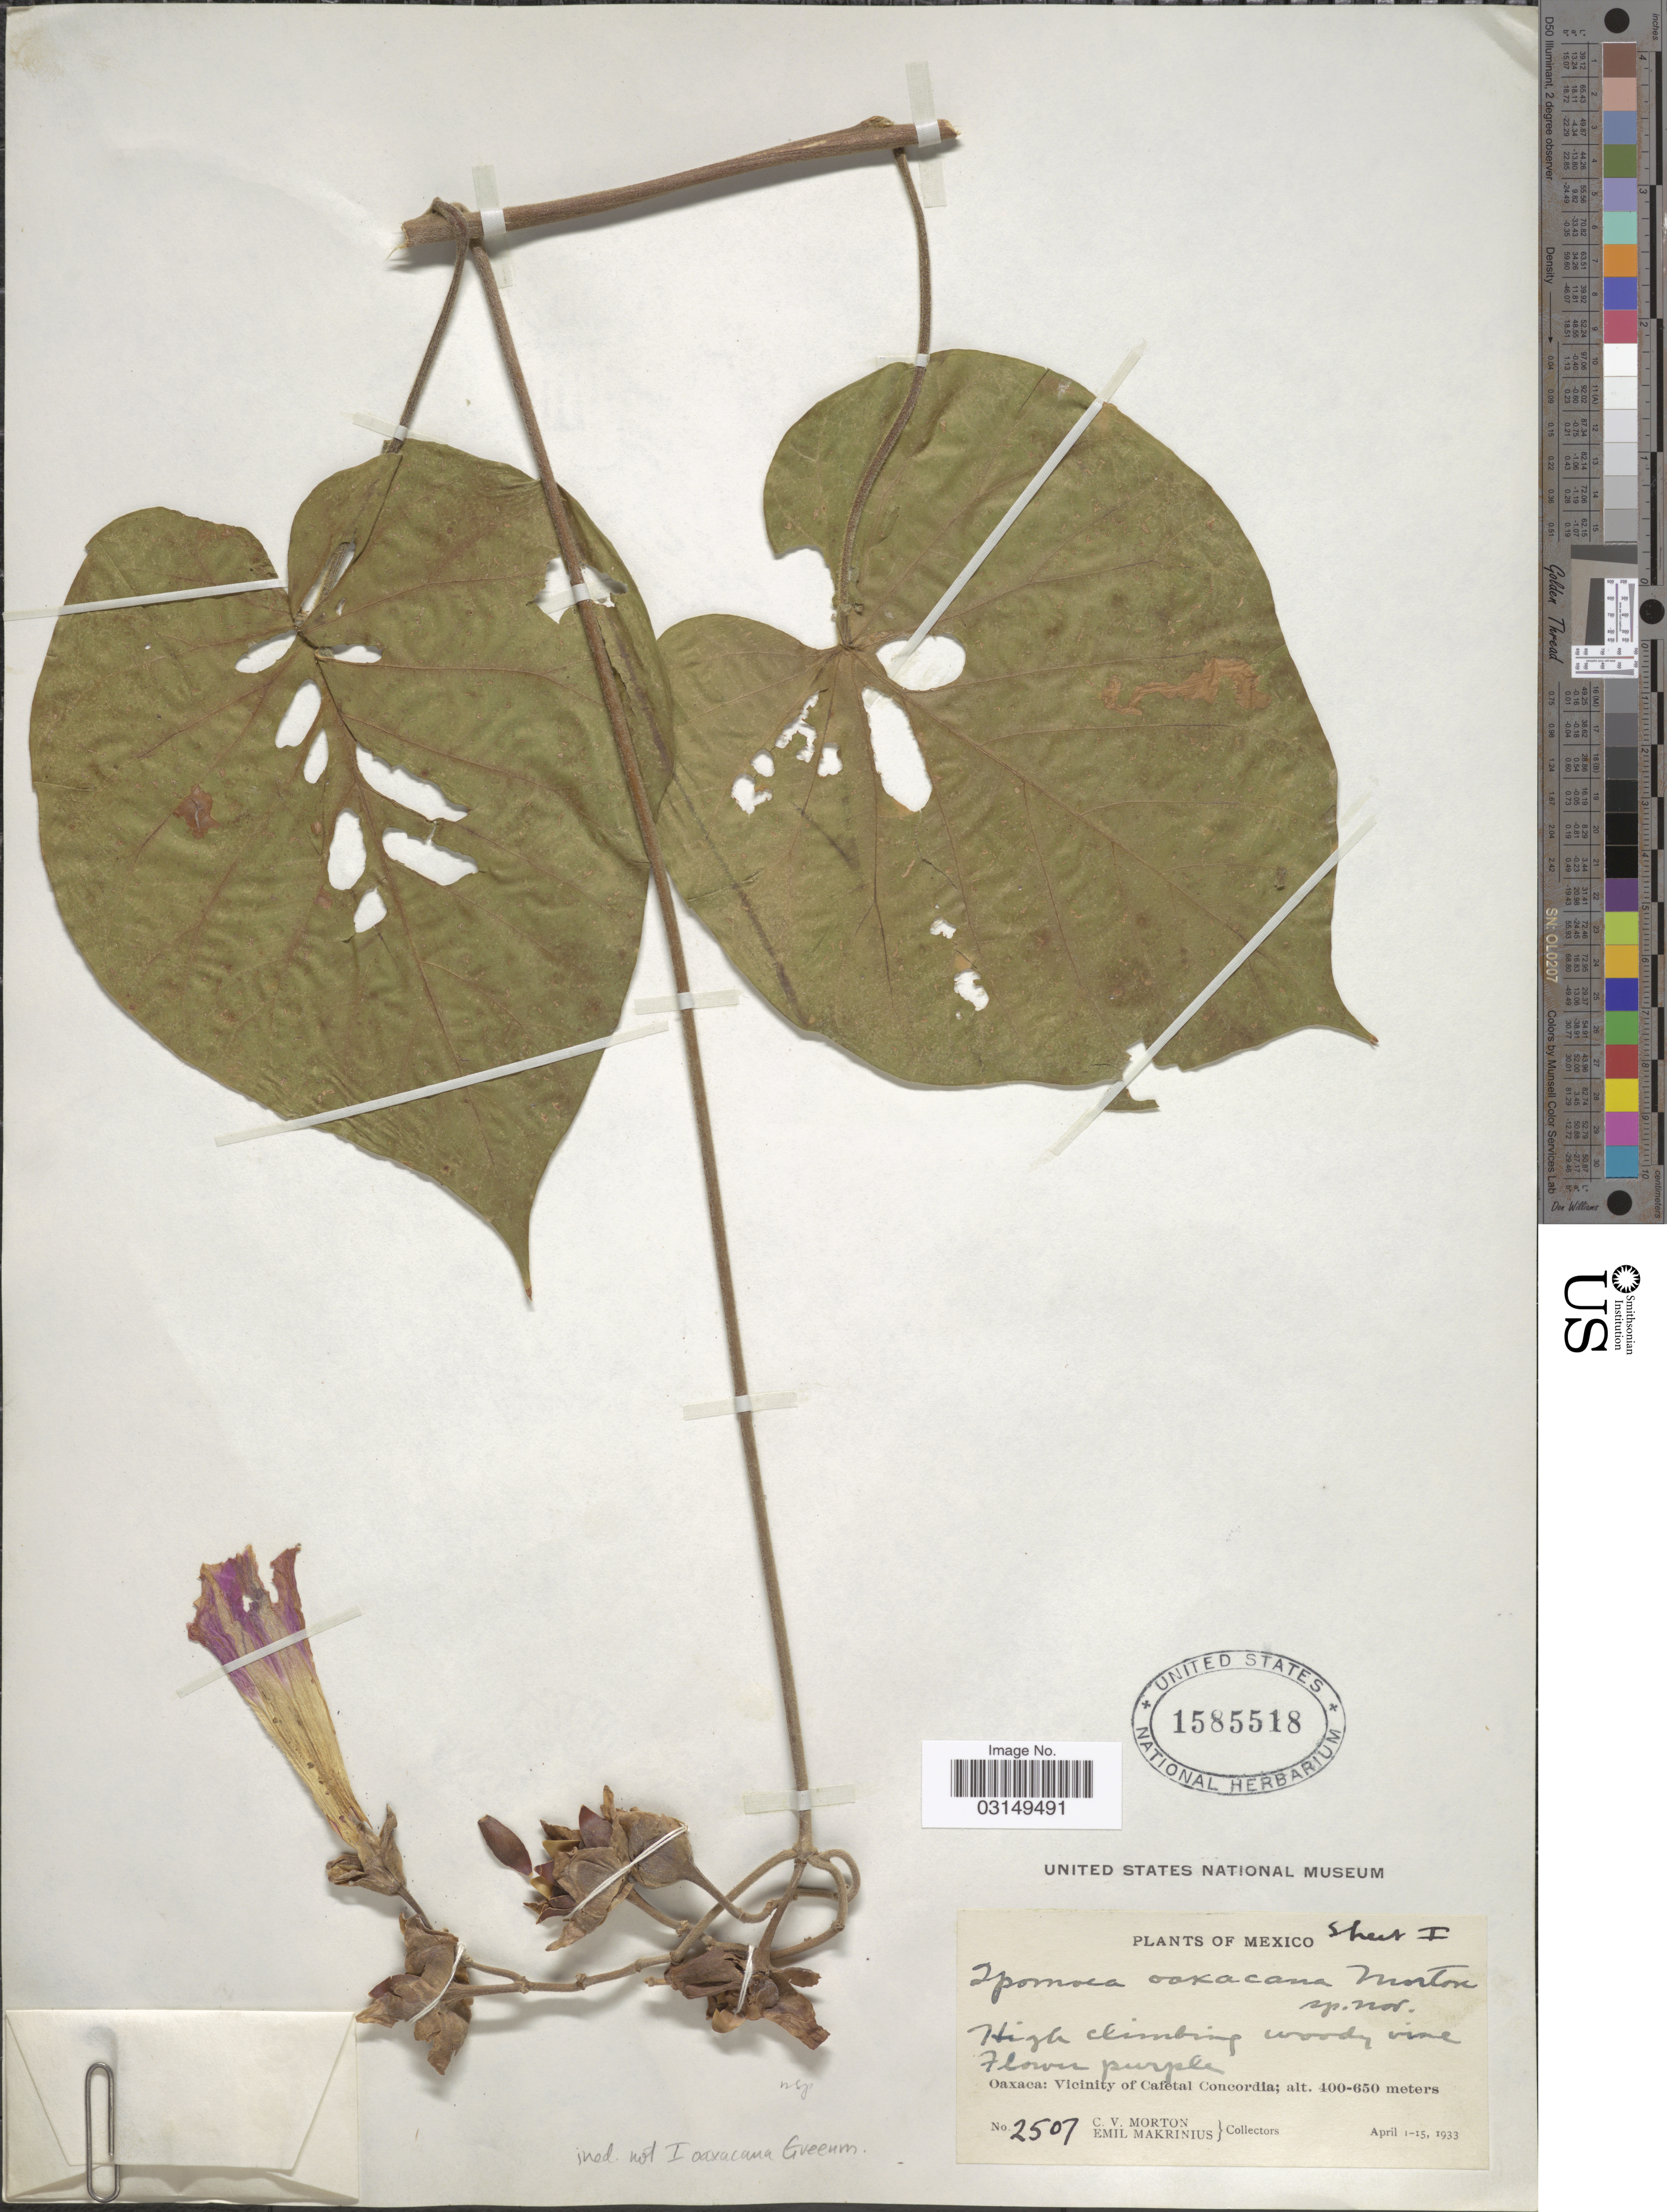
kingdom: Plantae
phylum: Tracheophyta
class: Magnoliopsida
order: Solanales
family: Convolvulaceae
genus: Ipomoea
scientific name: Ipomoea ampullacea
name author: Fernald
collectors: C. V. Morton & E. Makrinius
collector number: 2507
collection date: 1933-04-01/1933-04-15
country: Mexico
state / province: Oaxaca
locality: Vicinity of Cafetal Concordia.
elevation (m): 400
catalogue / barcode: US 1585518